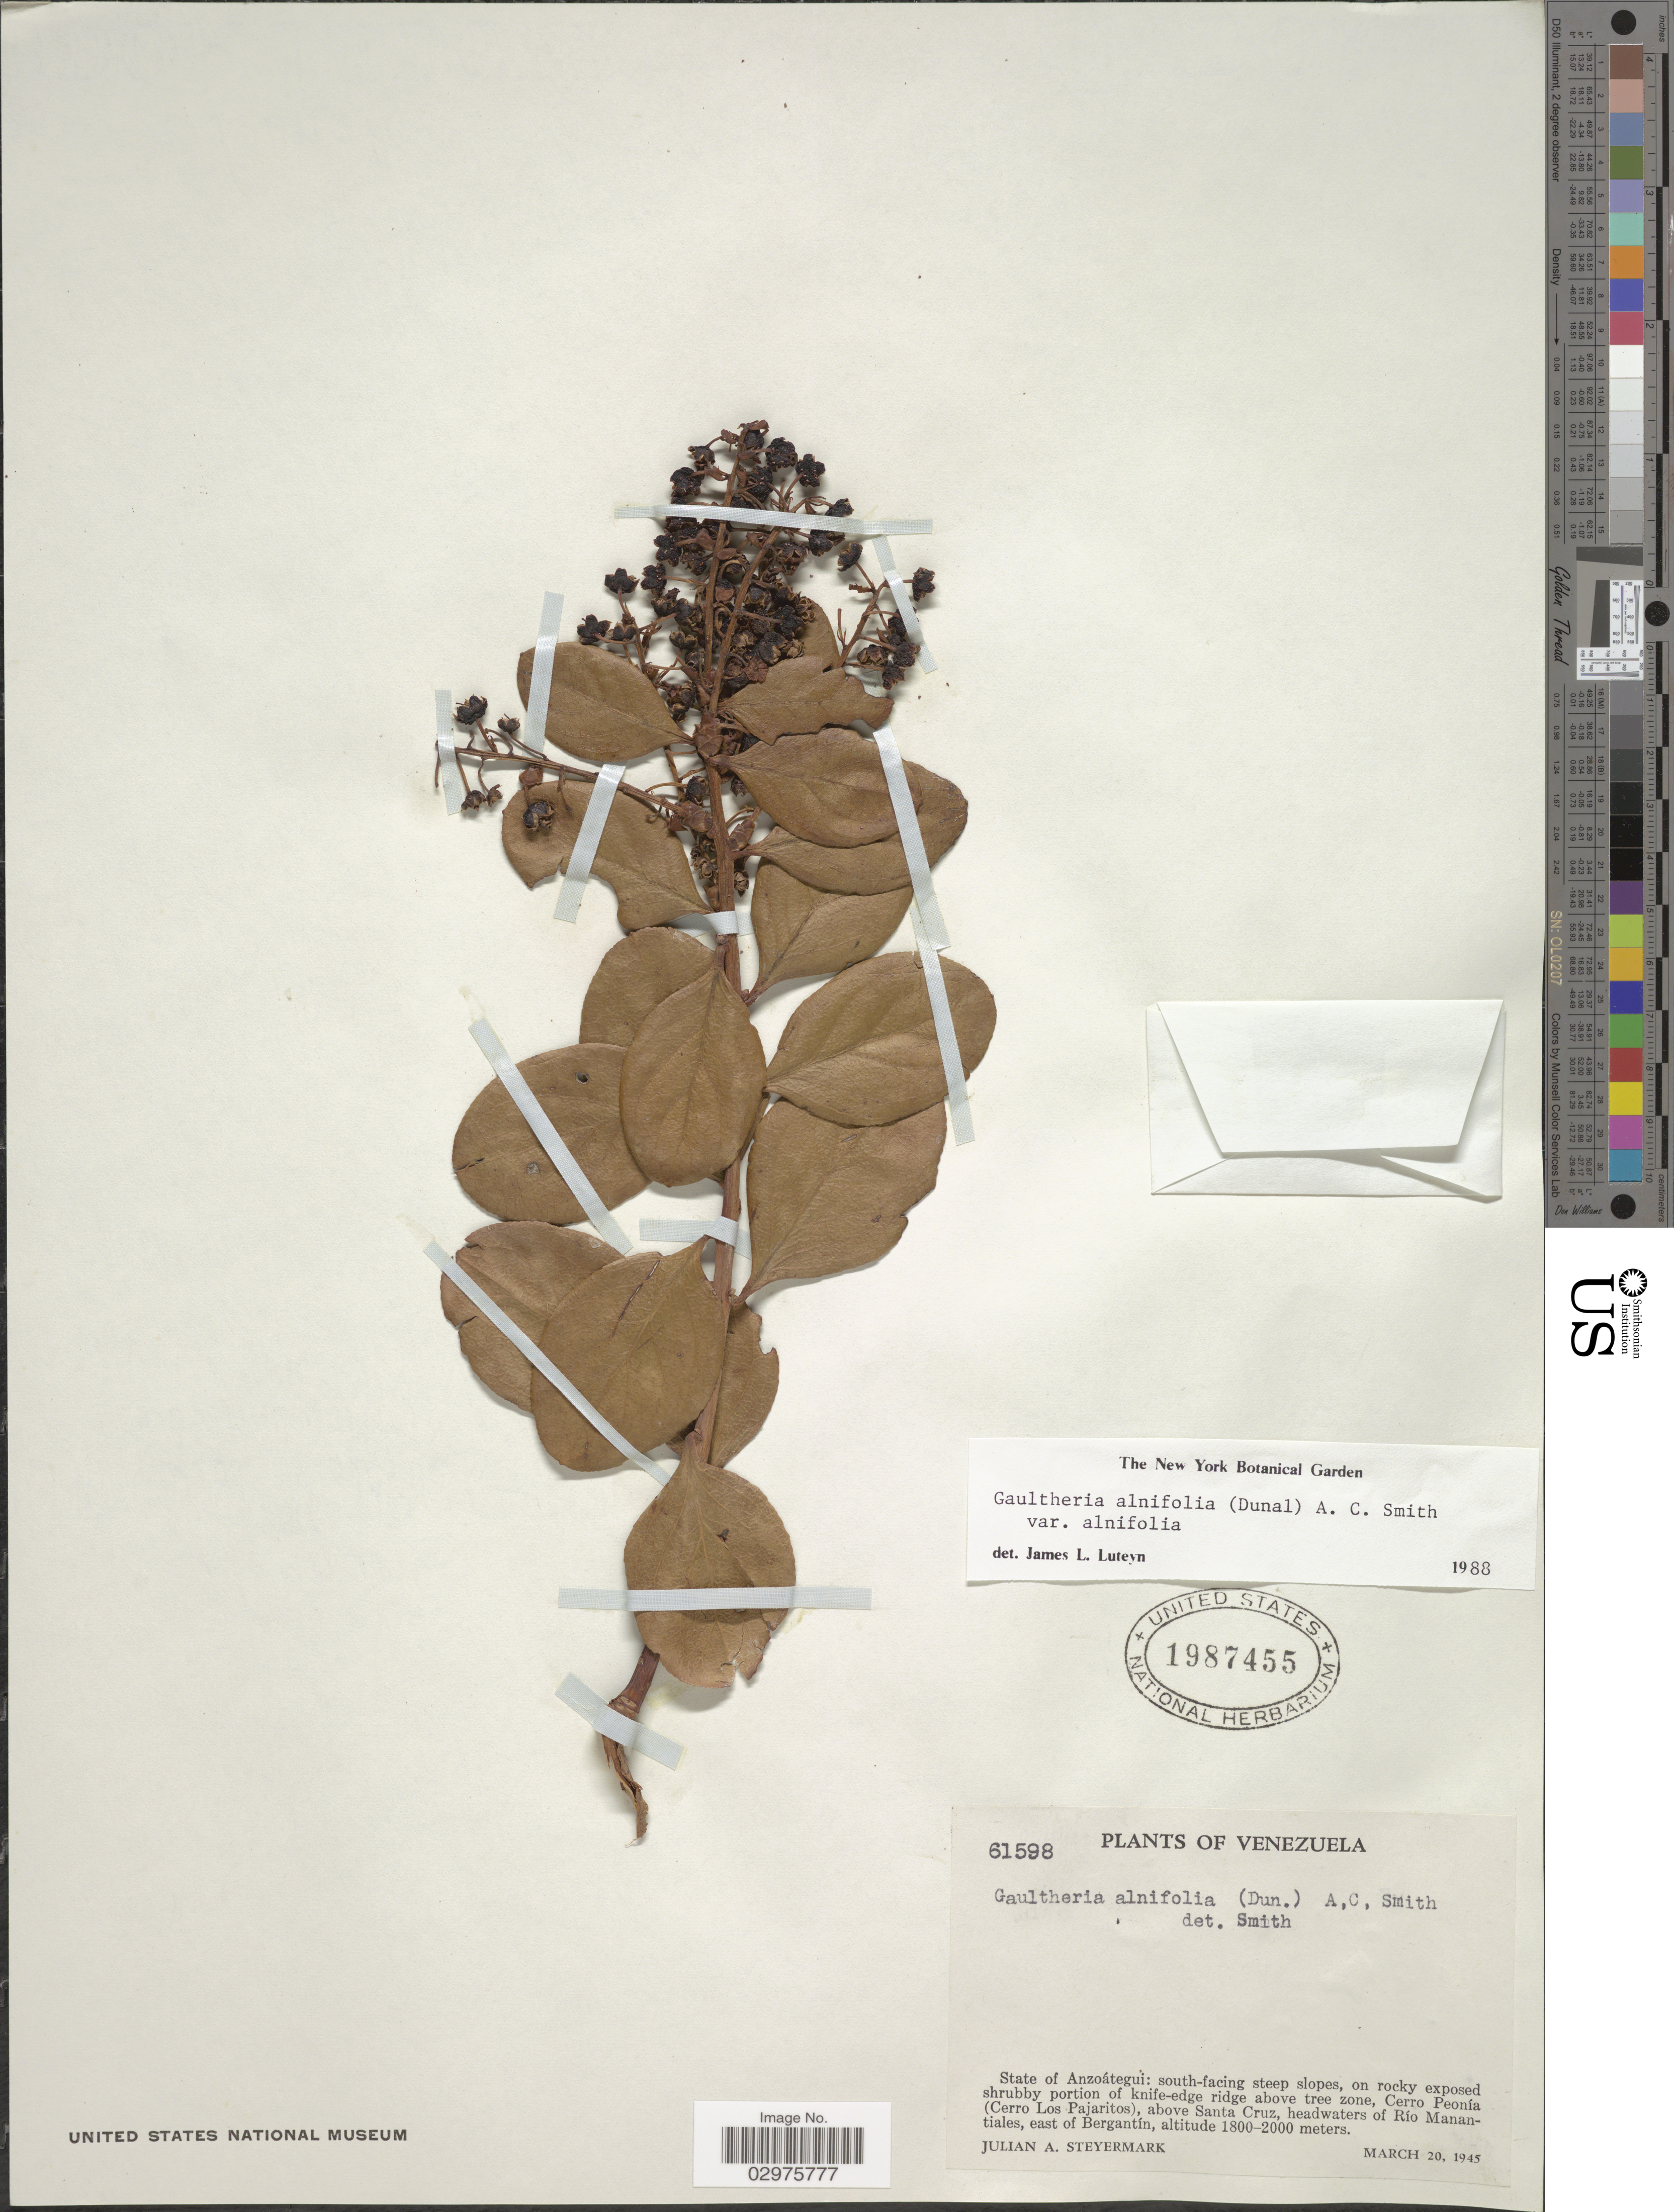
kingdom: Plantae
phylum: Tracheophyta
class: Magnoliopsida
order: Ericales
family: Ericaceae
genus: Gaultheria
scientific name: Gaultheria alnifolia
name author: (Dunal) A.C. Sm.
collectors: J. Steyermark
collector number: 61598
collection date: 1945-03-20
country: Venezuela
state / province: Anzoategui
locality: Cerro Peonía (Cerro Los Pajaritos), above Santa Cruz, headwaters of Río Manantiales, east of Bergantín.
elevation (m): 1800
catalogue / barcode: US 1987455